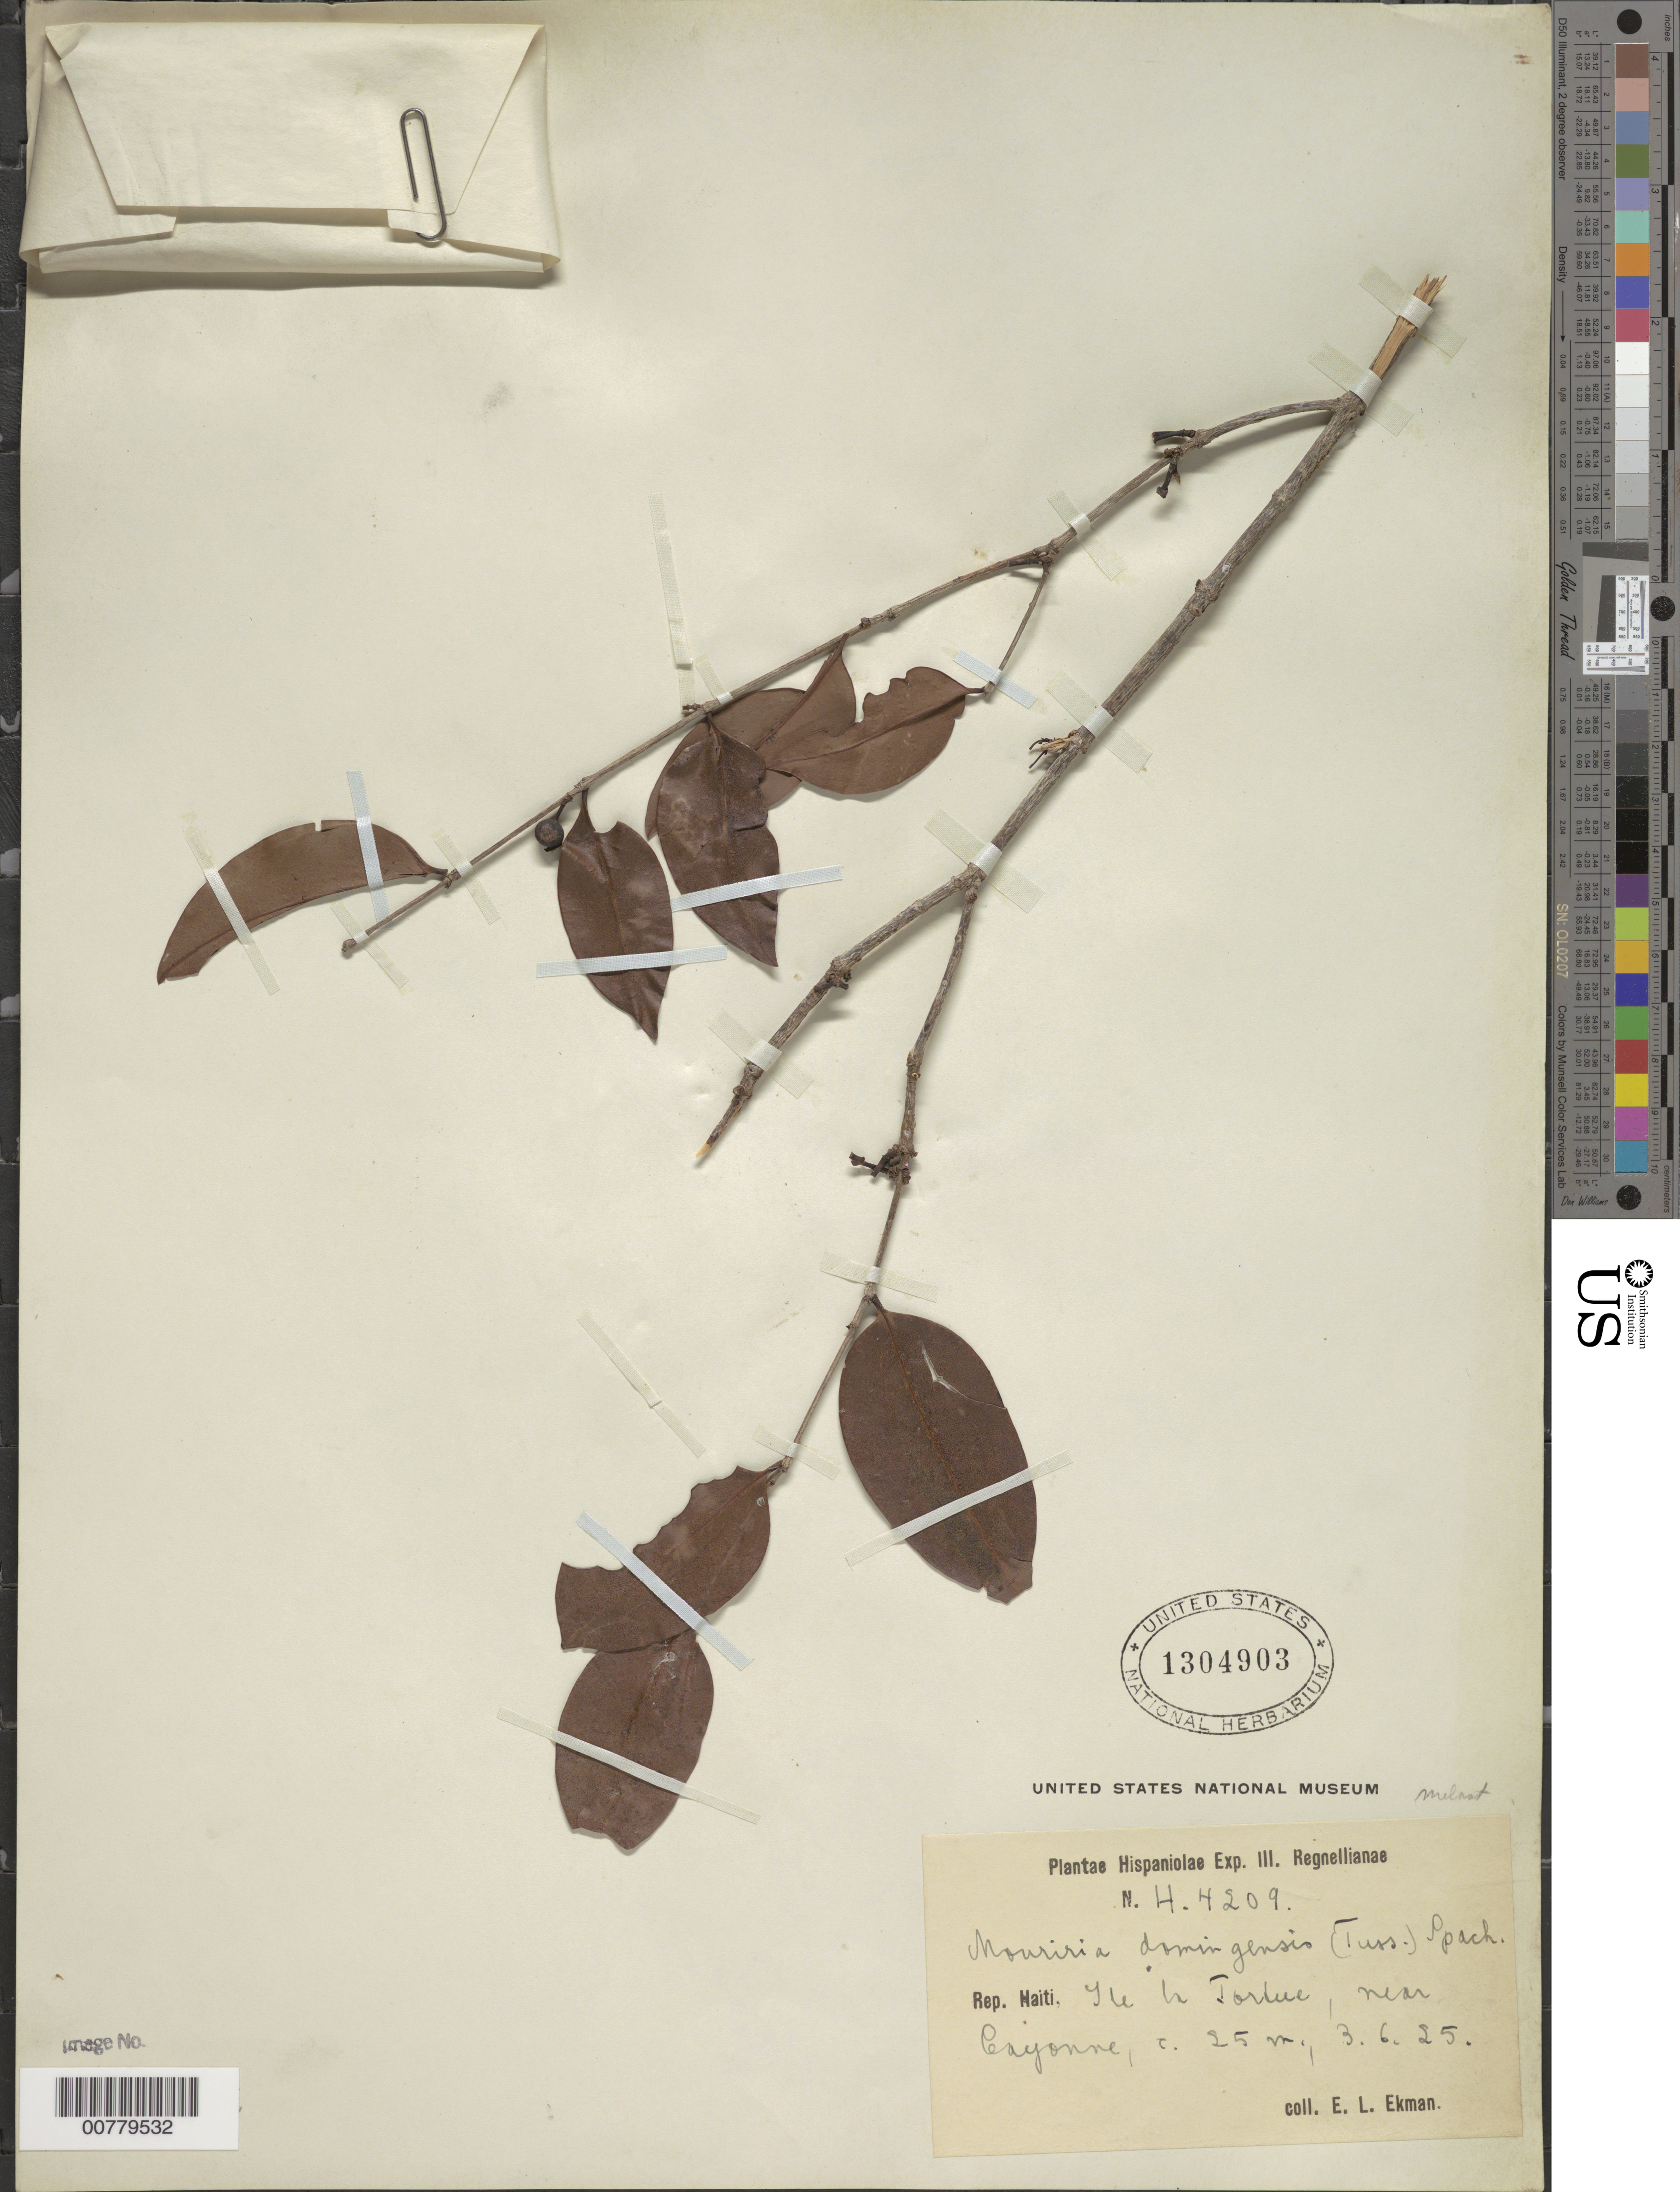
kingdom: Plantae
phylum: Tracheophyta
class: Magnoliopsida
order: Myrtales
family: Melastomataceae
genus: Mouriri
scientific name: Mouriri domingensis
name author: (Tussac) Spach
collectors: E. L. Ekman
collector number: H 4209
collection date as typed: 03 Jun 1925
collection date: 1925-06-03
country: Haiti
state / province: Nord-Óuest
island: Île de la Tortue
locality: Ile la Tortue, near Cayonne.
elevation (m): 25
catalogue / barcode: US 1304903